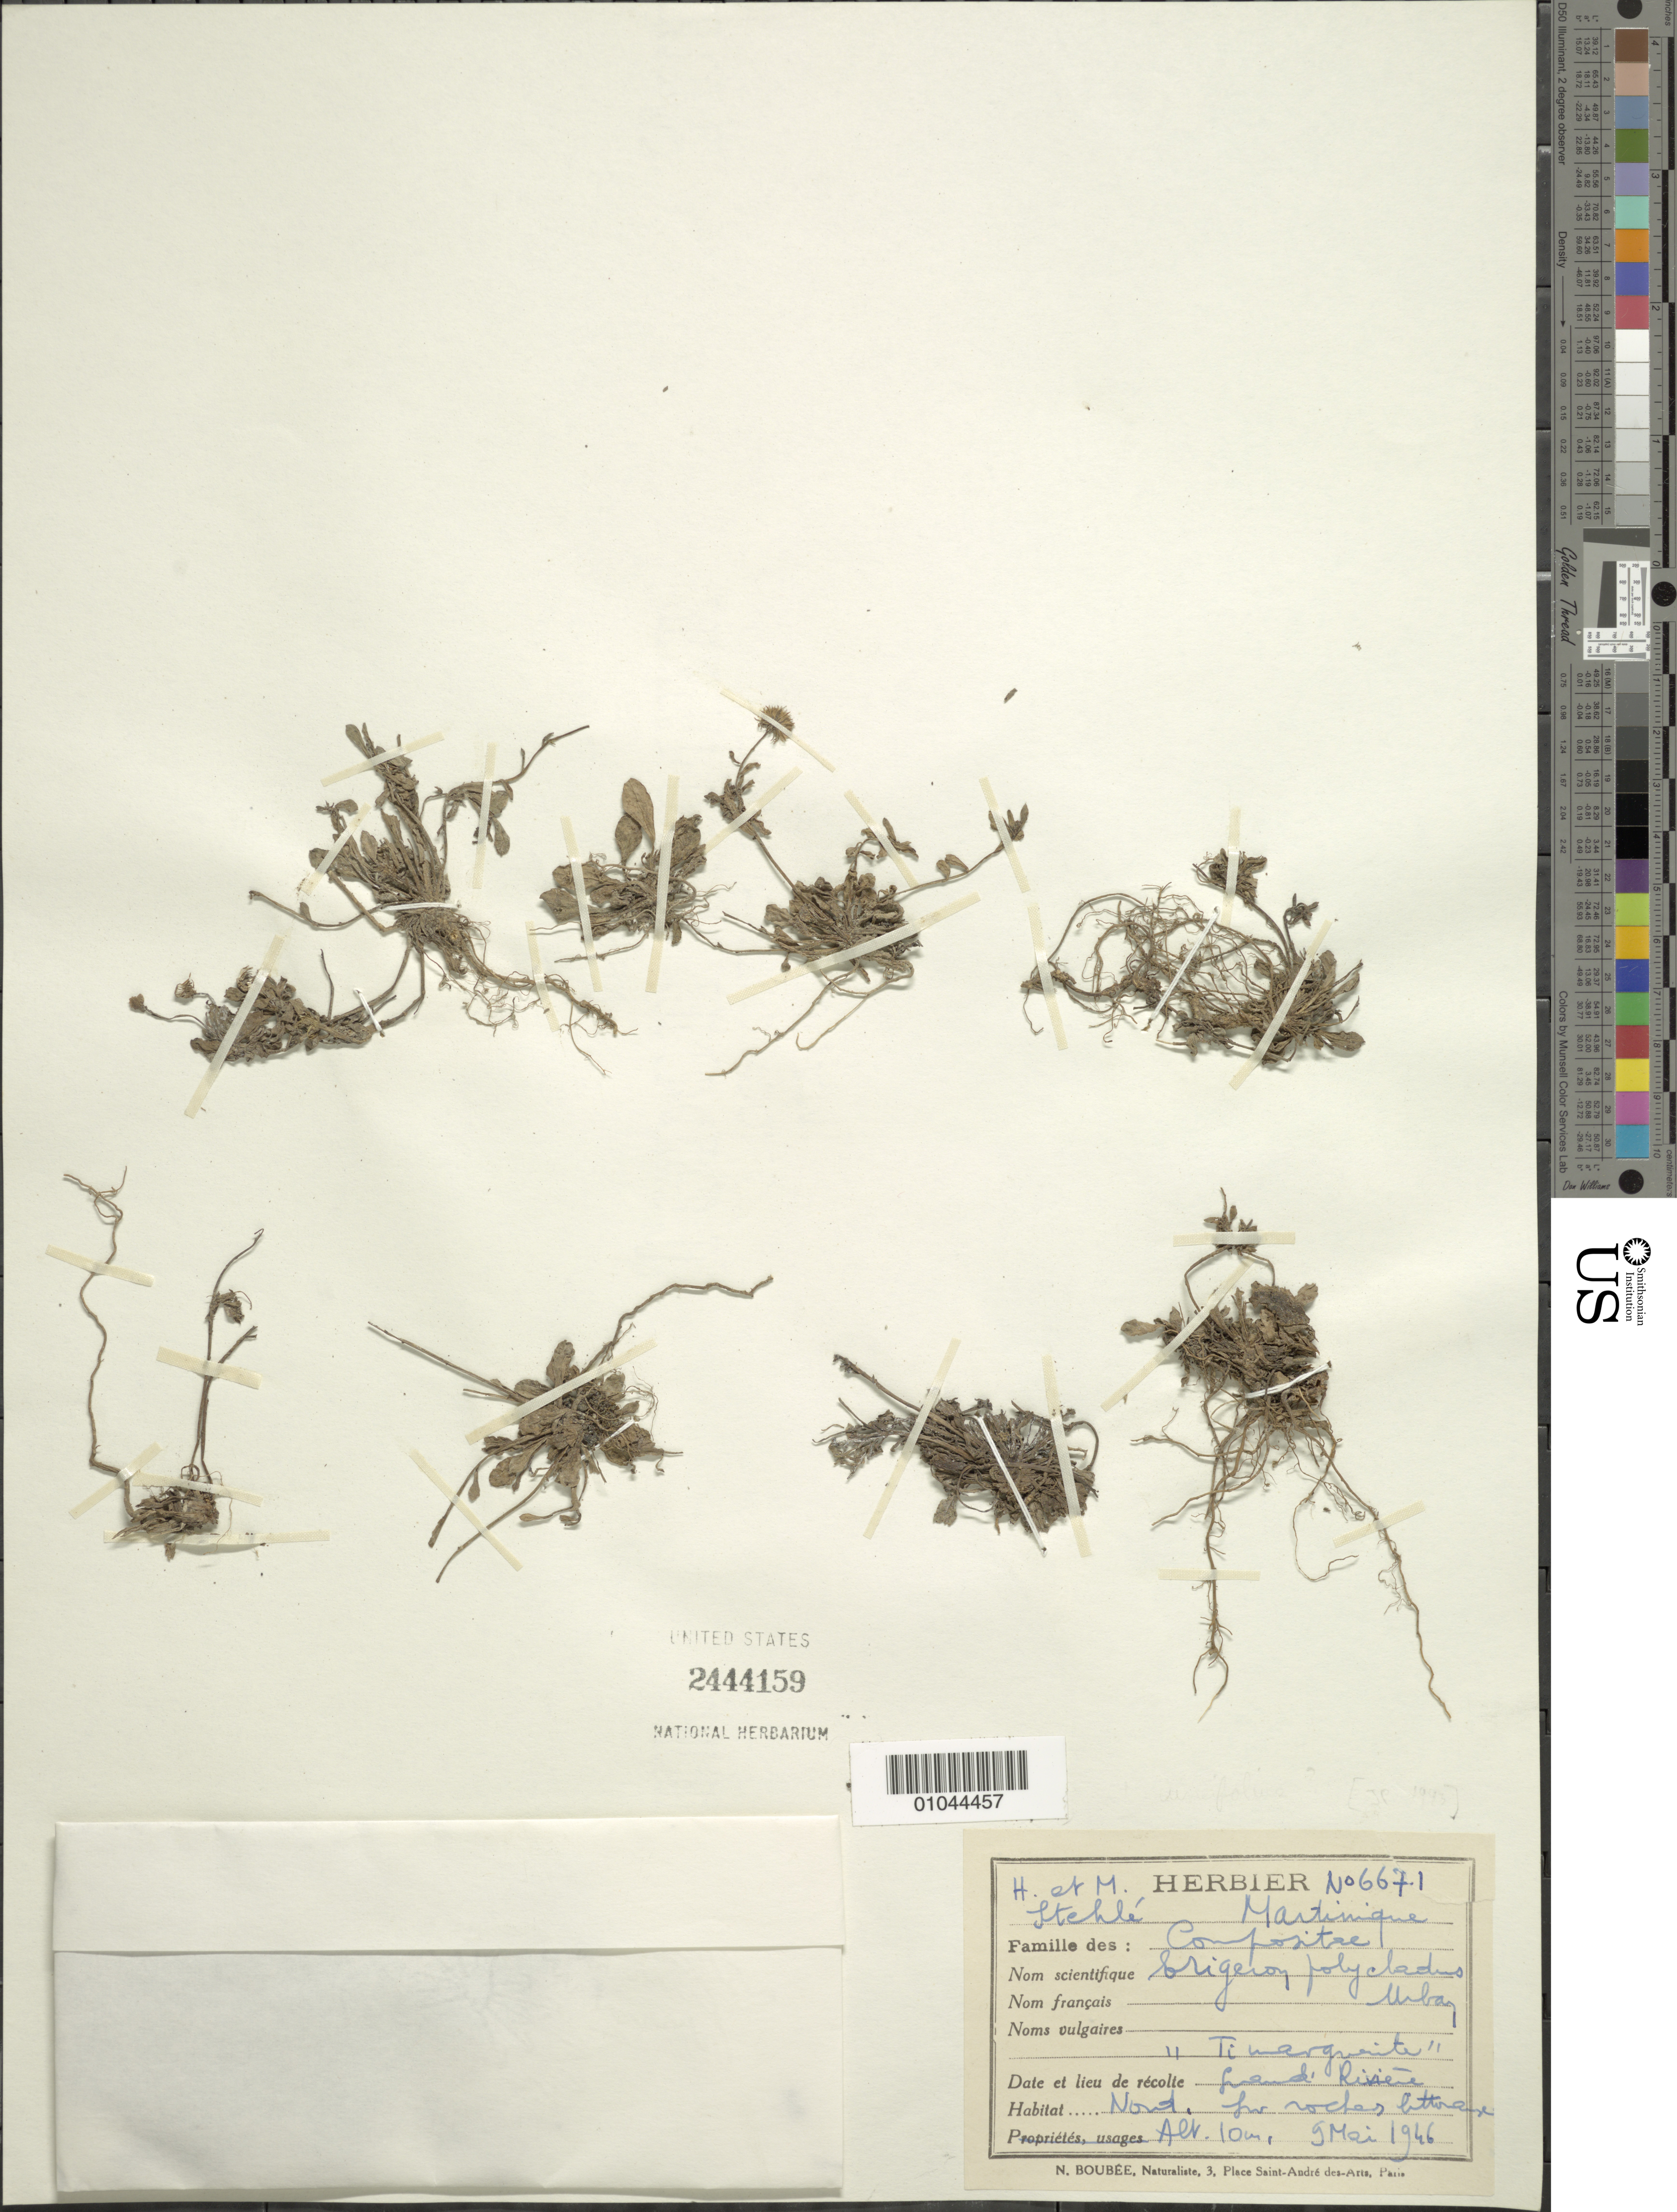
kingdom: Plantae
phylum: Tracheophyta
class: Magnoliopsida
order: Asterales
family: Asteraceae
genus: Erigeron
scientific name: Erigeron polycladus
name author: Urb.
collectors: H. Stehlé & M. Stehlé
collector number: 6671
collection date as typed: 09 Mar 1946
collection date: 1946-03-09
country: Martinique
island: Martinique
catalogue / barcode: US 2444159